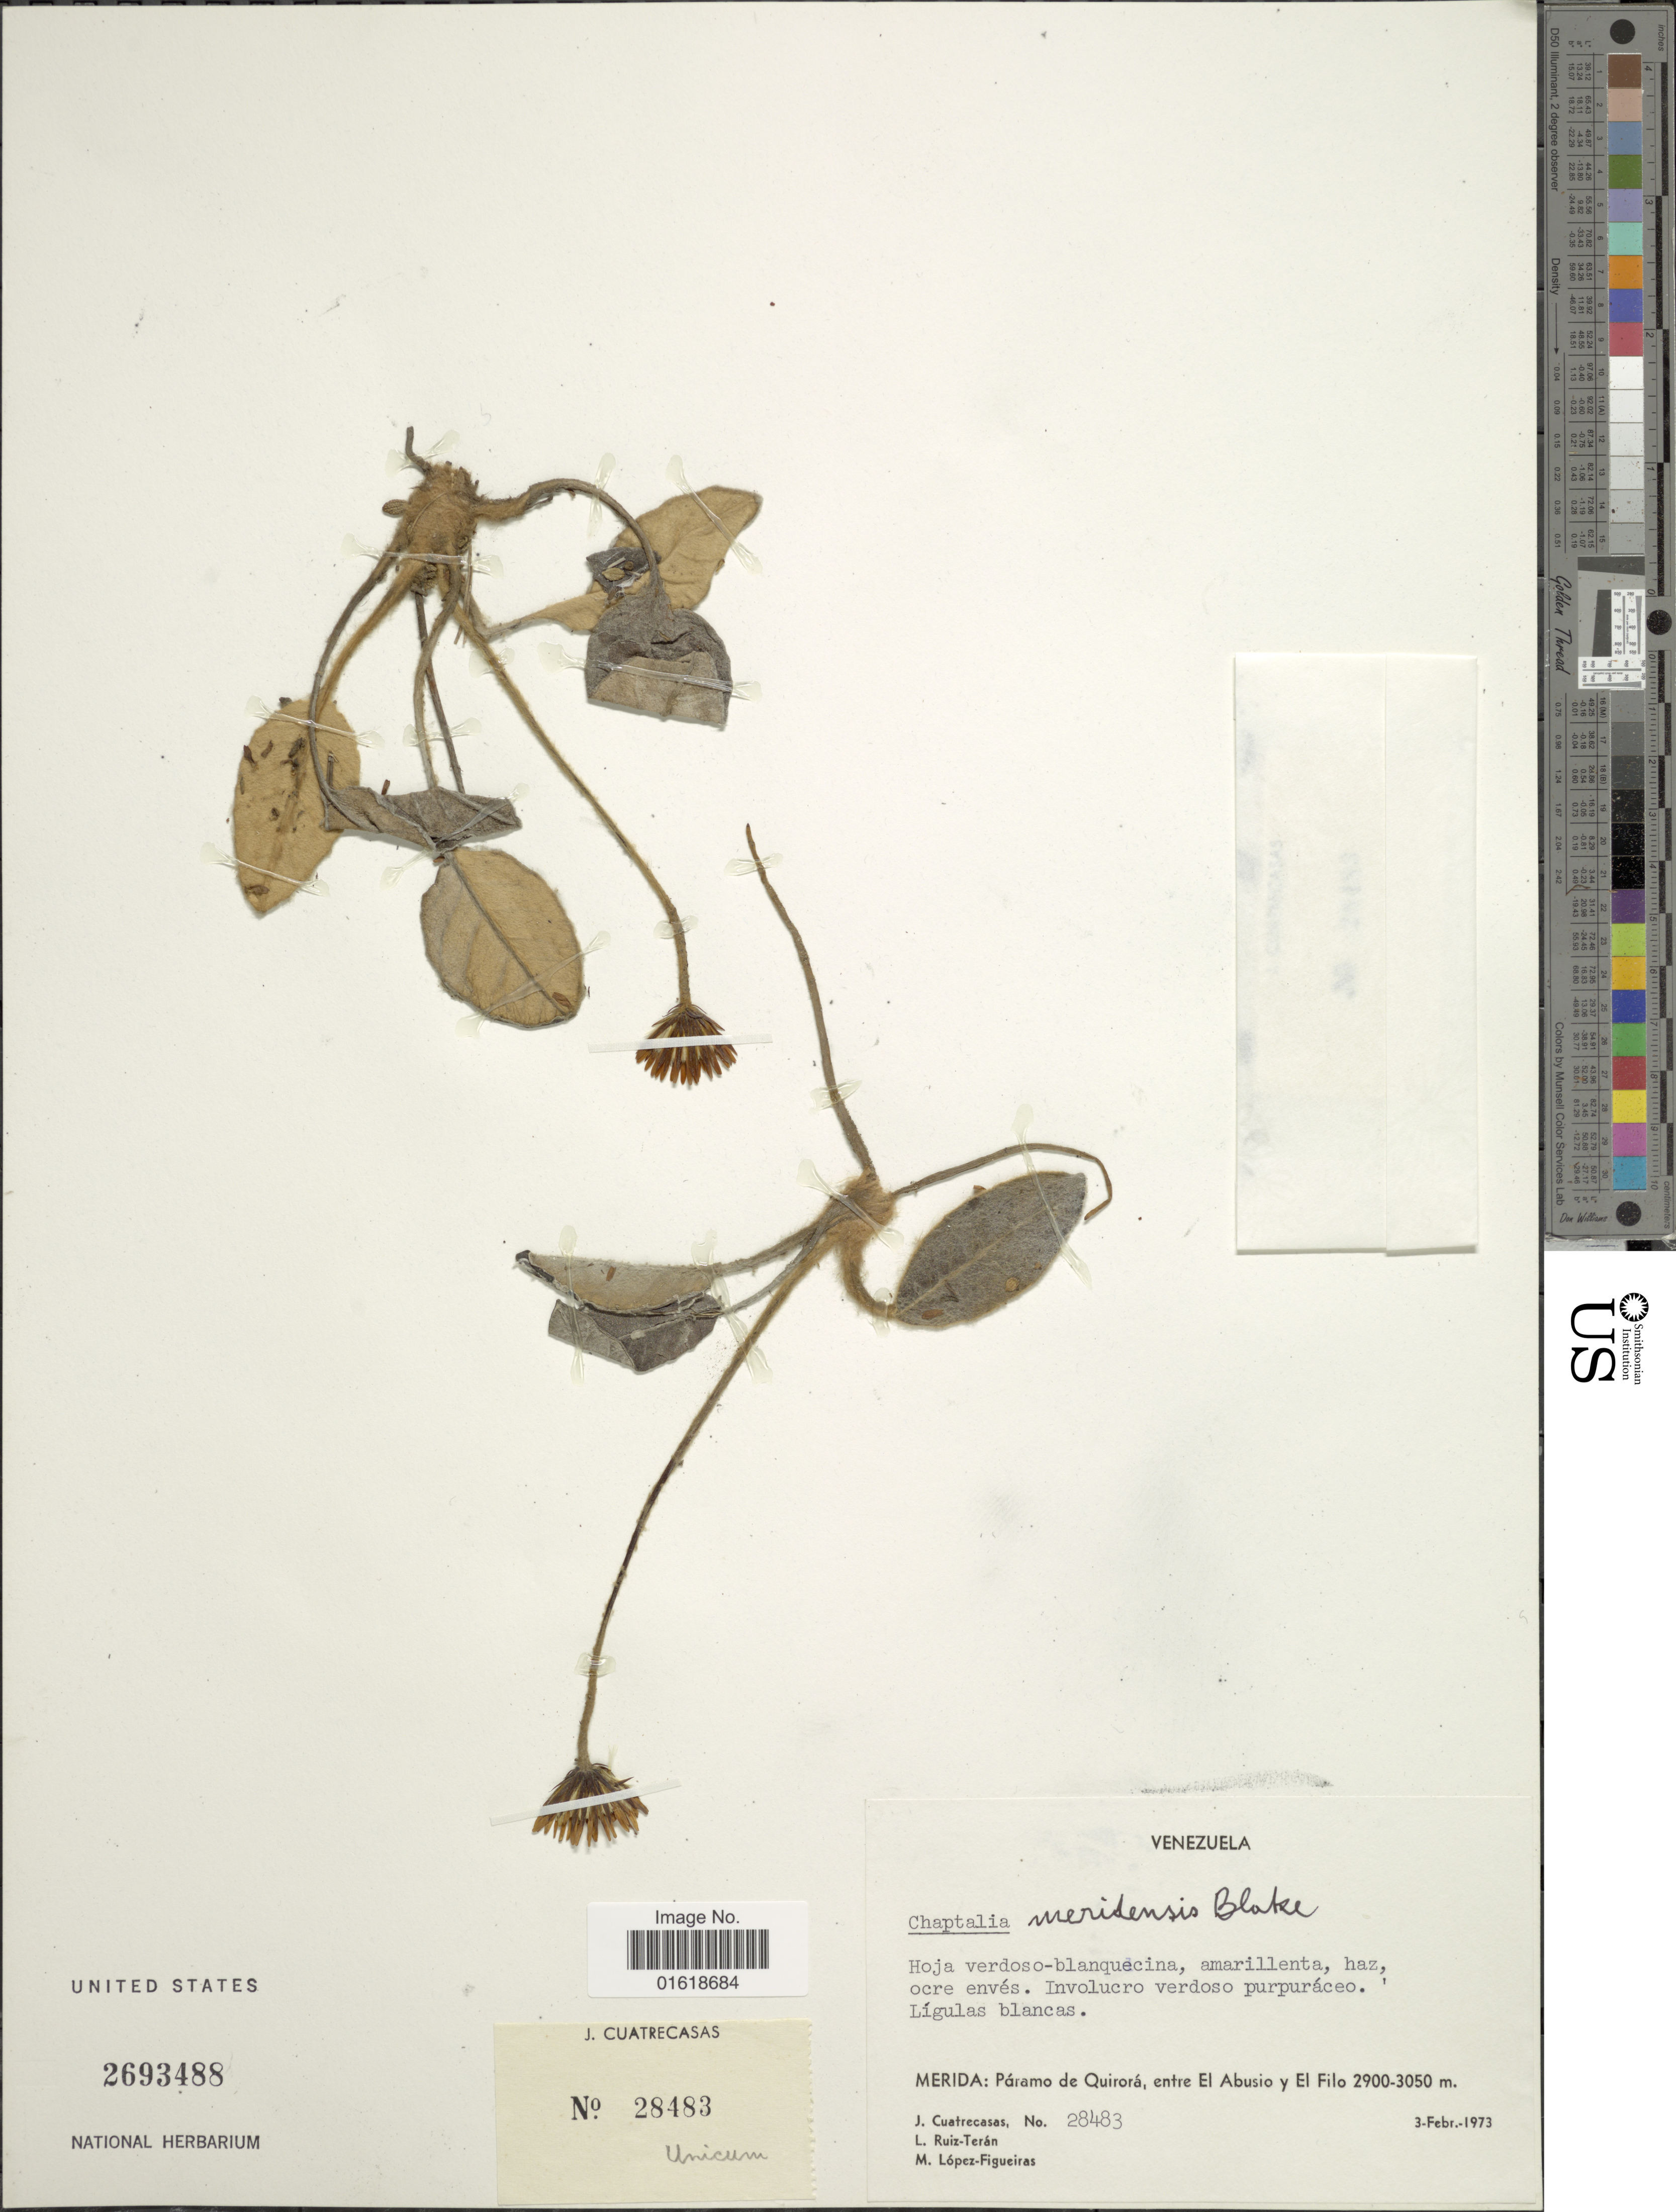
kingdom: Plantae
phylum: Tracheophyta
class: Magnoliopsida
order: Asterales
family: Asteraceae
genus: Chaptalia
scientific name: Chaptalia meridensis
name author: S.F. Blake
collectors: J. Cuatrecasas, L. E. Ruíz-Terán & M. Lopéz-F.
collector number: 28483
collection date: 1973-02-03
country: Venezuela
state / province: Mérida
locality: Merida: Páramo de Quirorá, entre El Abusio y El Filo.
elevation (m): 2900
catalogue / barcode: US 2693488